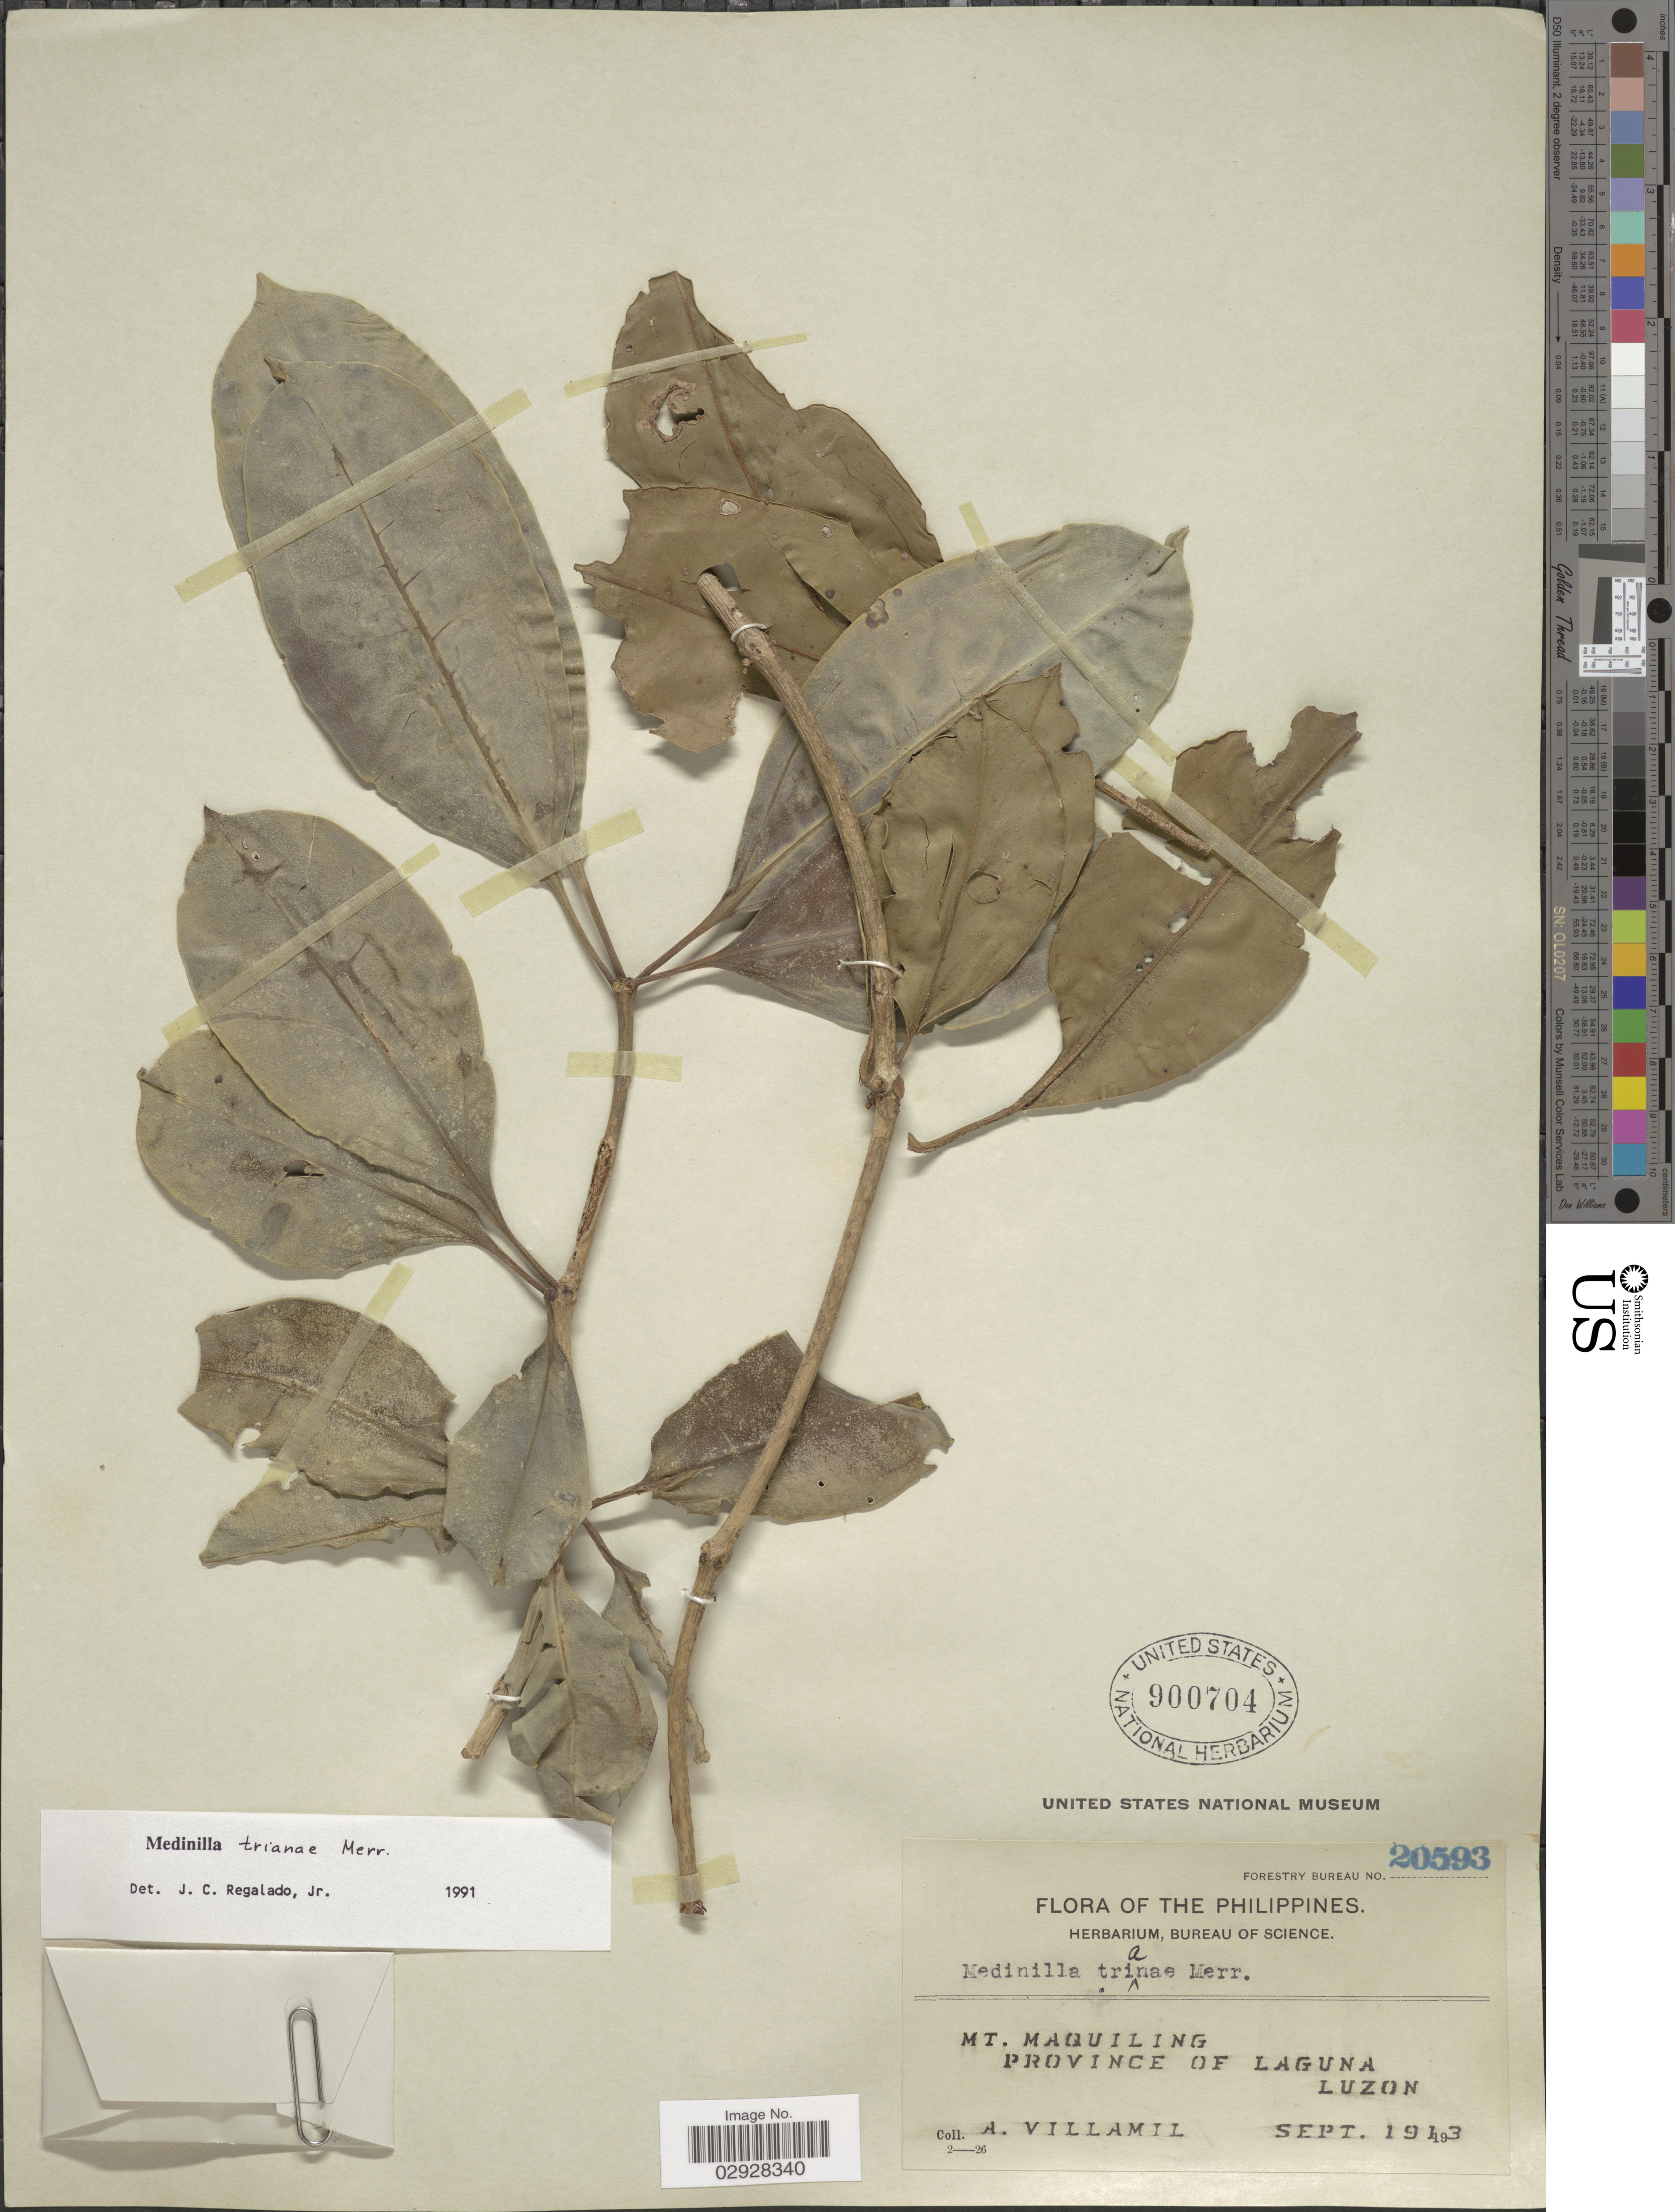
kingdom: Plantae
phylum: Tracheophyta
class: Magnoliopsida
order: Myrtales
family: Melastomataceae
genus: Medinilla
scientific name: Medinilla trianae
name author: Merr.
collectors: A. Villamil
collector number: Forestry Bureau 20593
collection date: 1913-09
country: Philippines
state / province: Calabarzon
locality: Mt. Maquiling. Province of Laguna, Luzon.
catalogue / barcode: US 900704